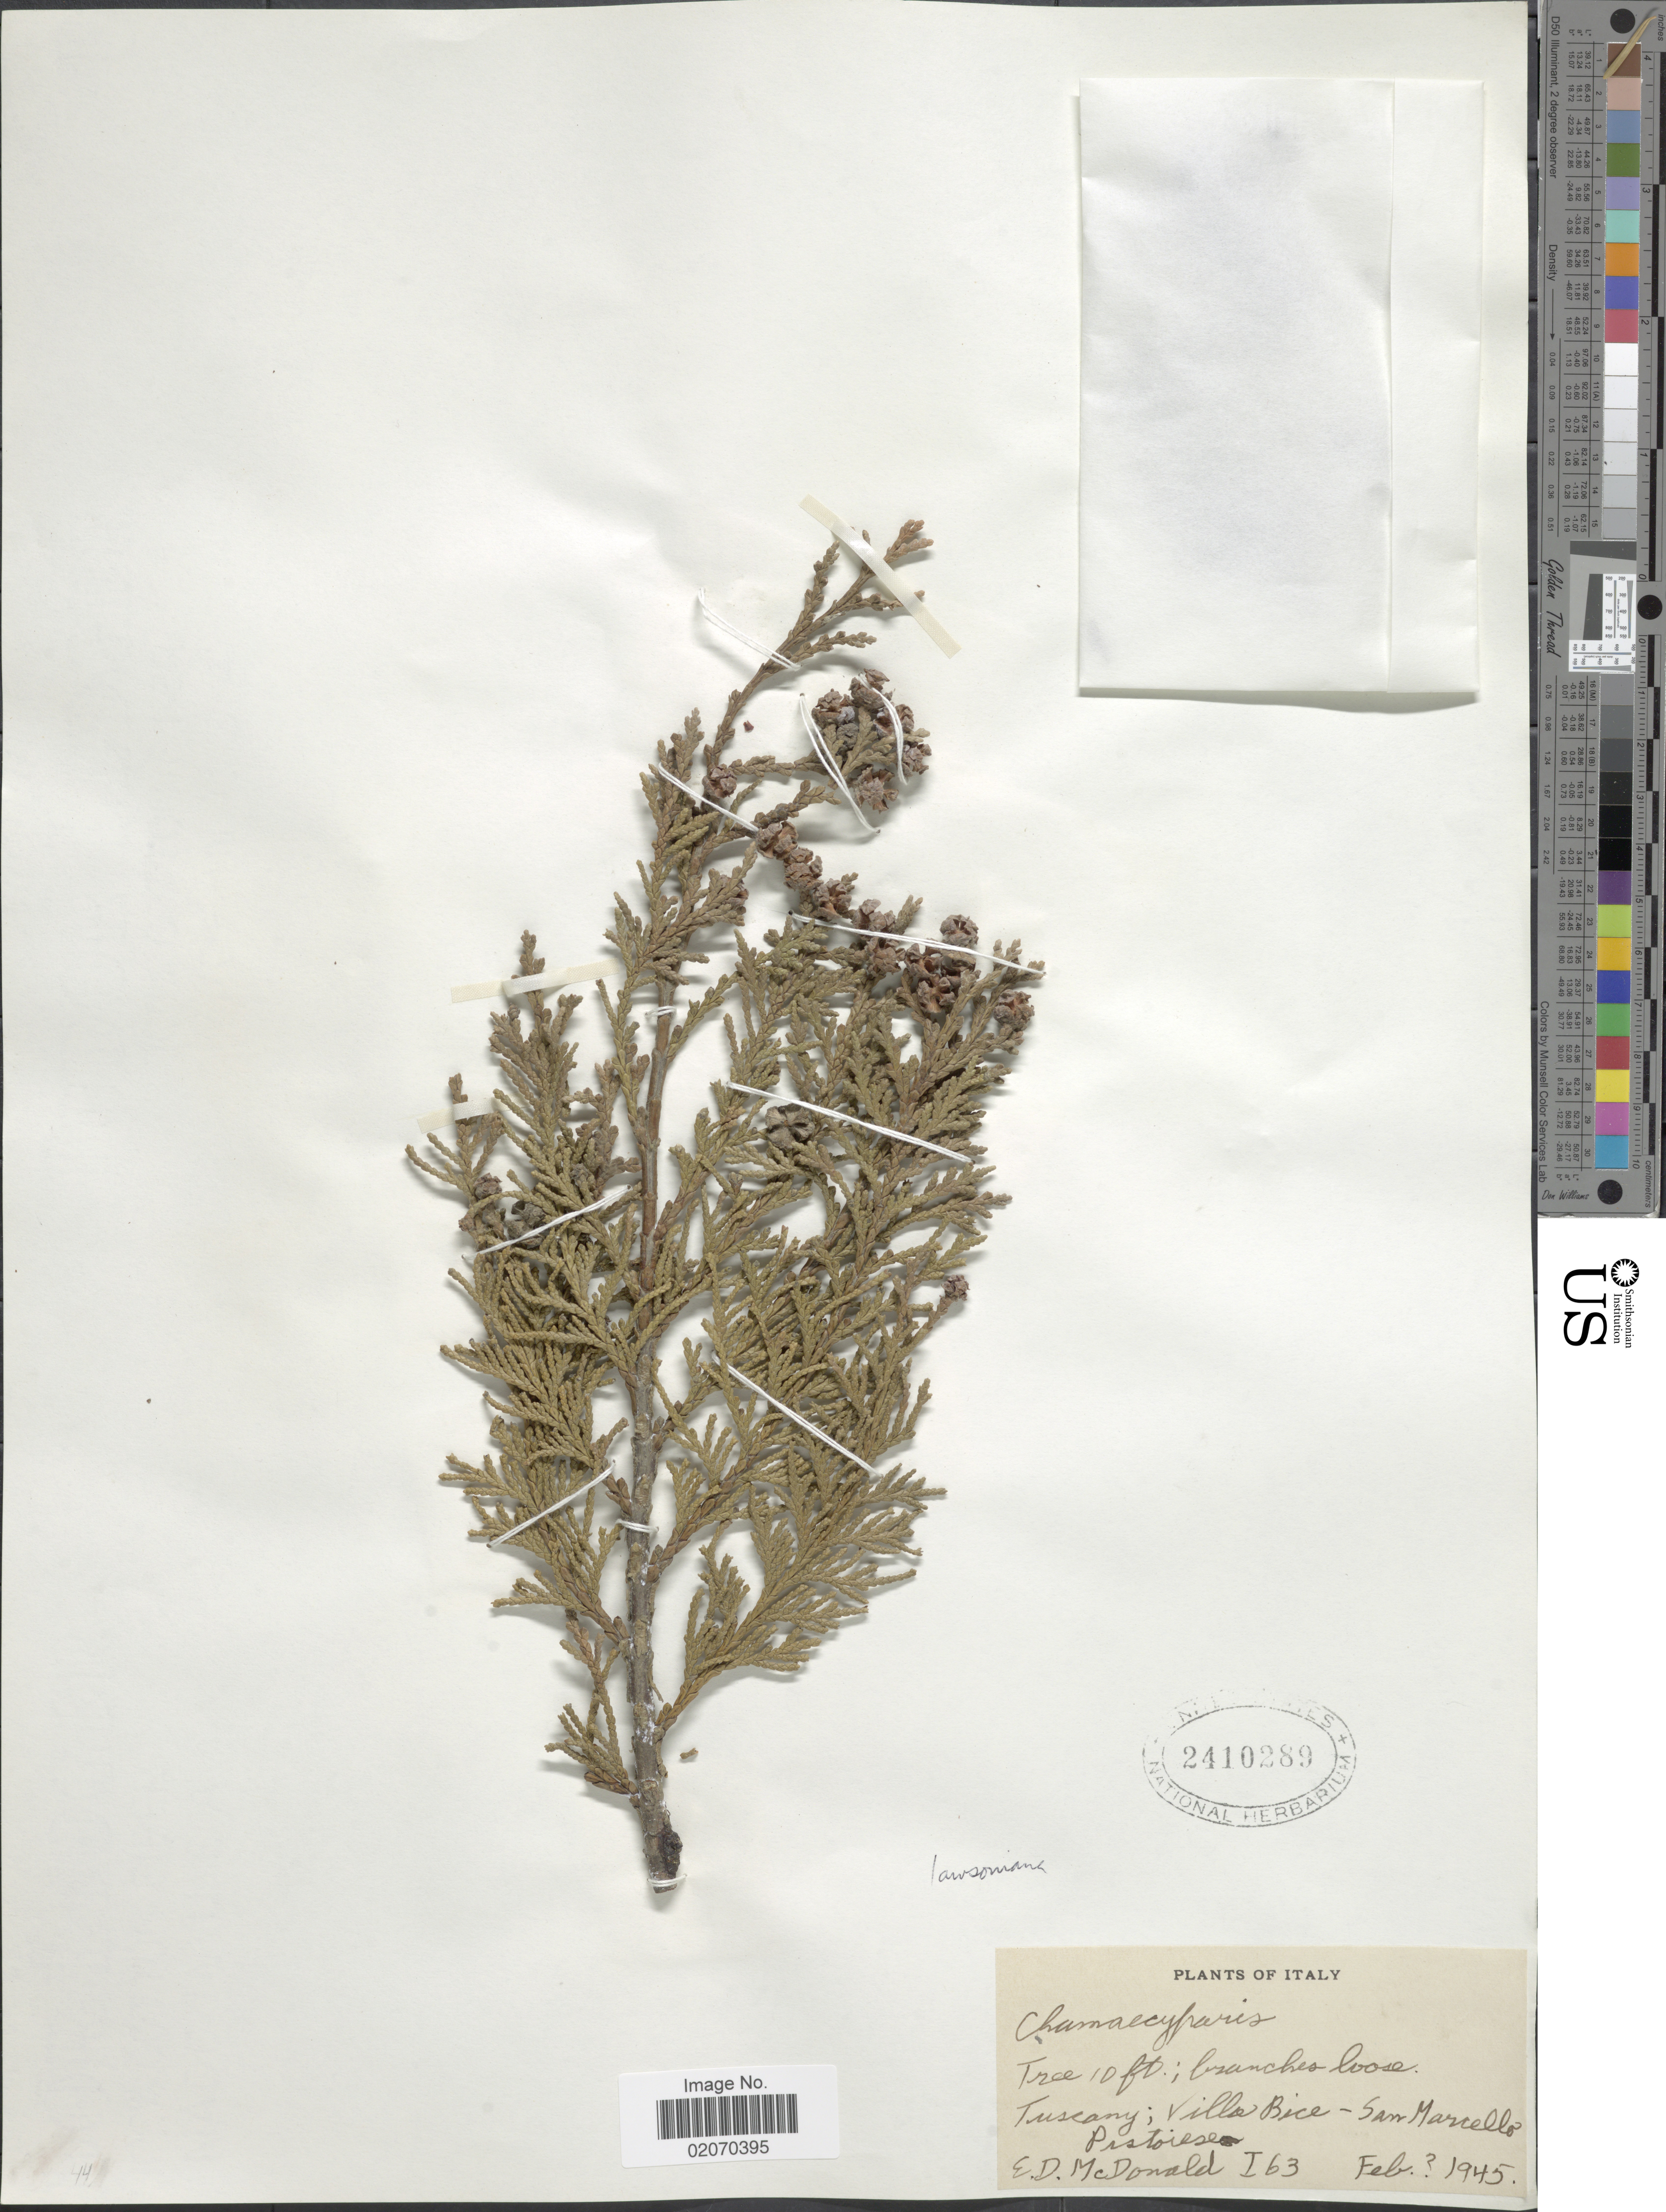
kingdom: Plantae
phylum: Tracheophyta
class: Pinopsida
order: Pinales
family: Cupressaceae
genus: Chamaecyparis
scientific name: Chamaecyparis lawsoniana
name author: (A. Murray bis) Parl.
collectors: E. D. McDonald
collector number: I63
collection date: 1945-02-03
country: Italy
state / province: Tuscany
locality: Villa Bice-San Marcello Postoiese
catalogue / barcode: US 2410289